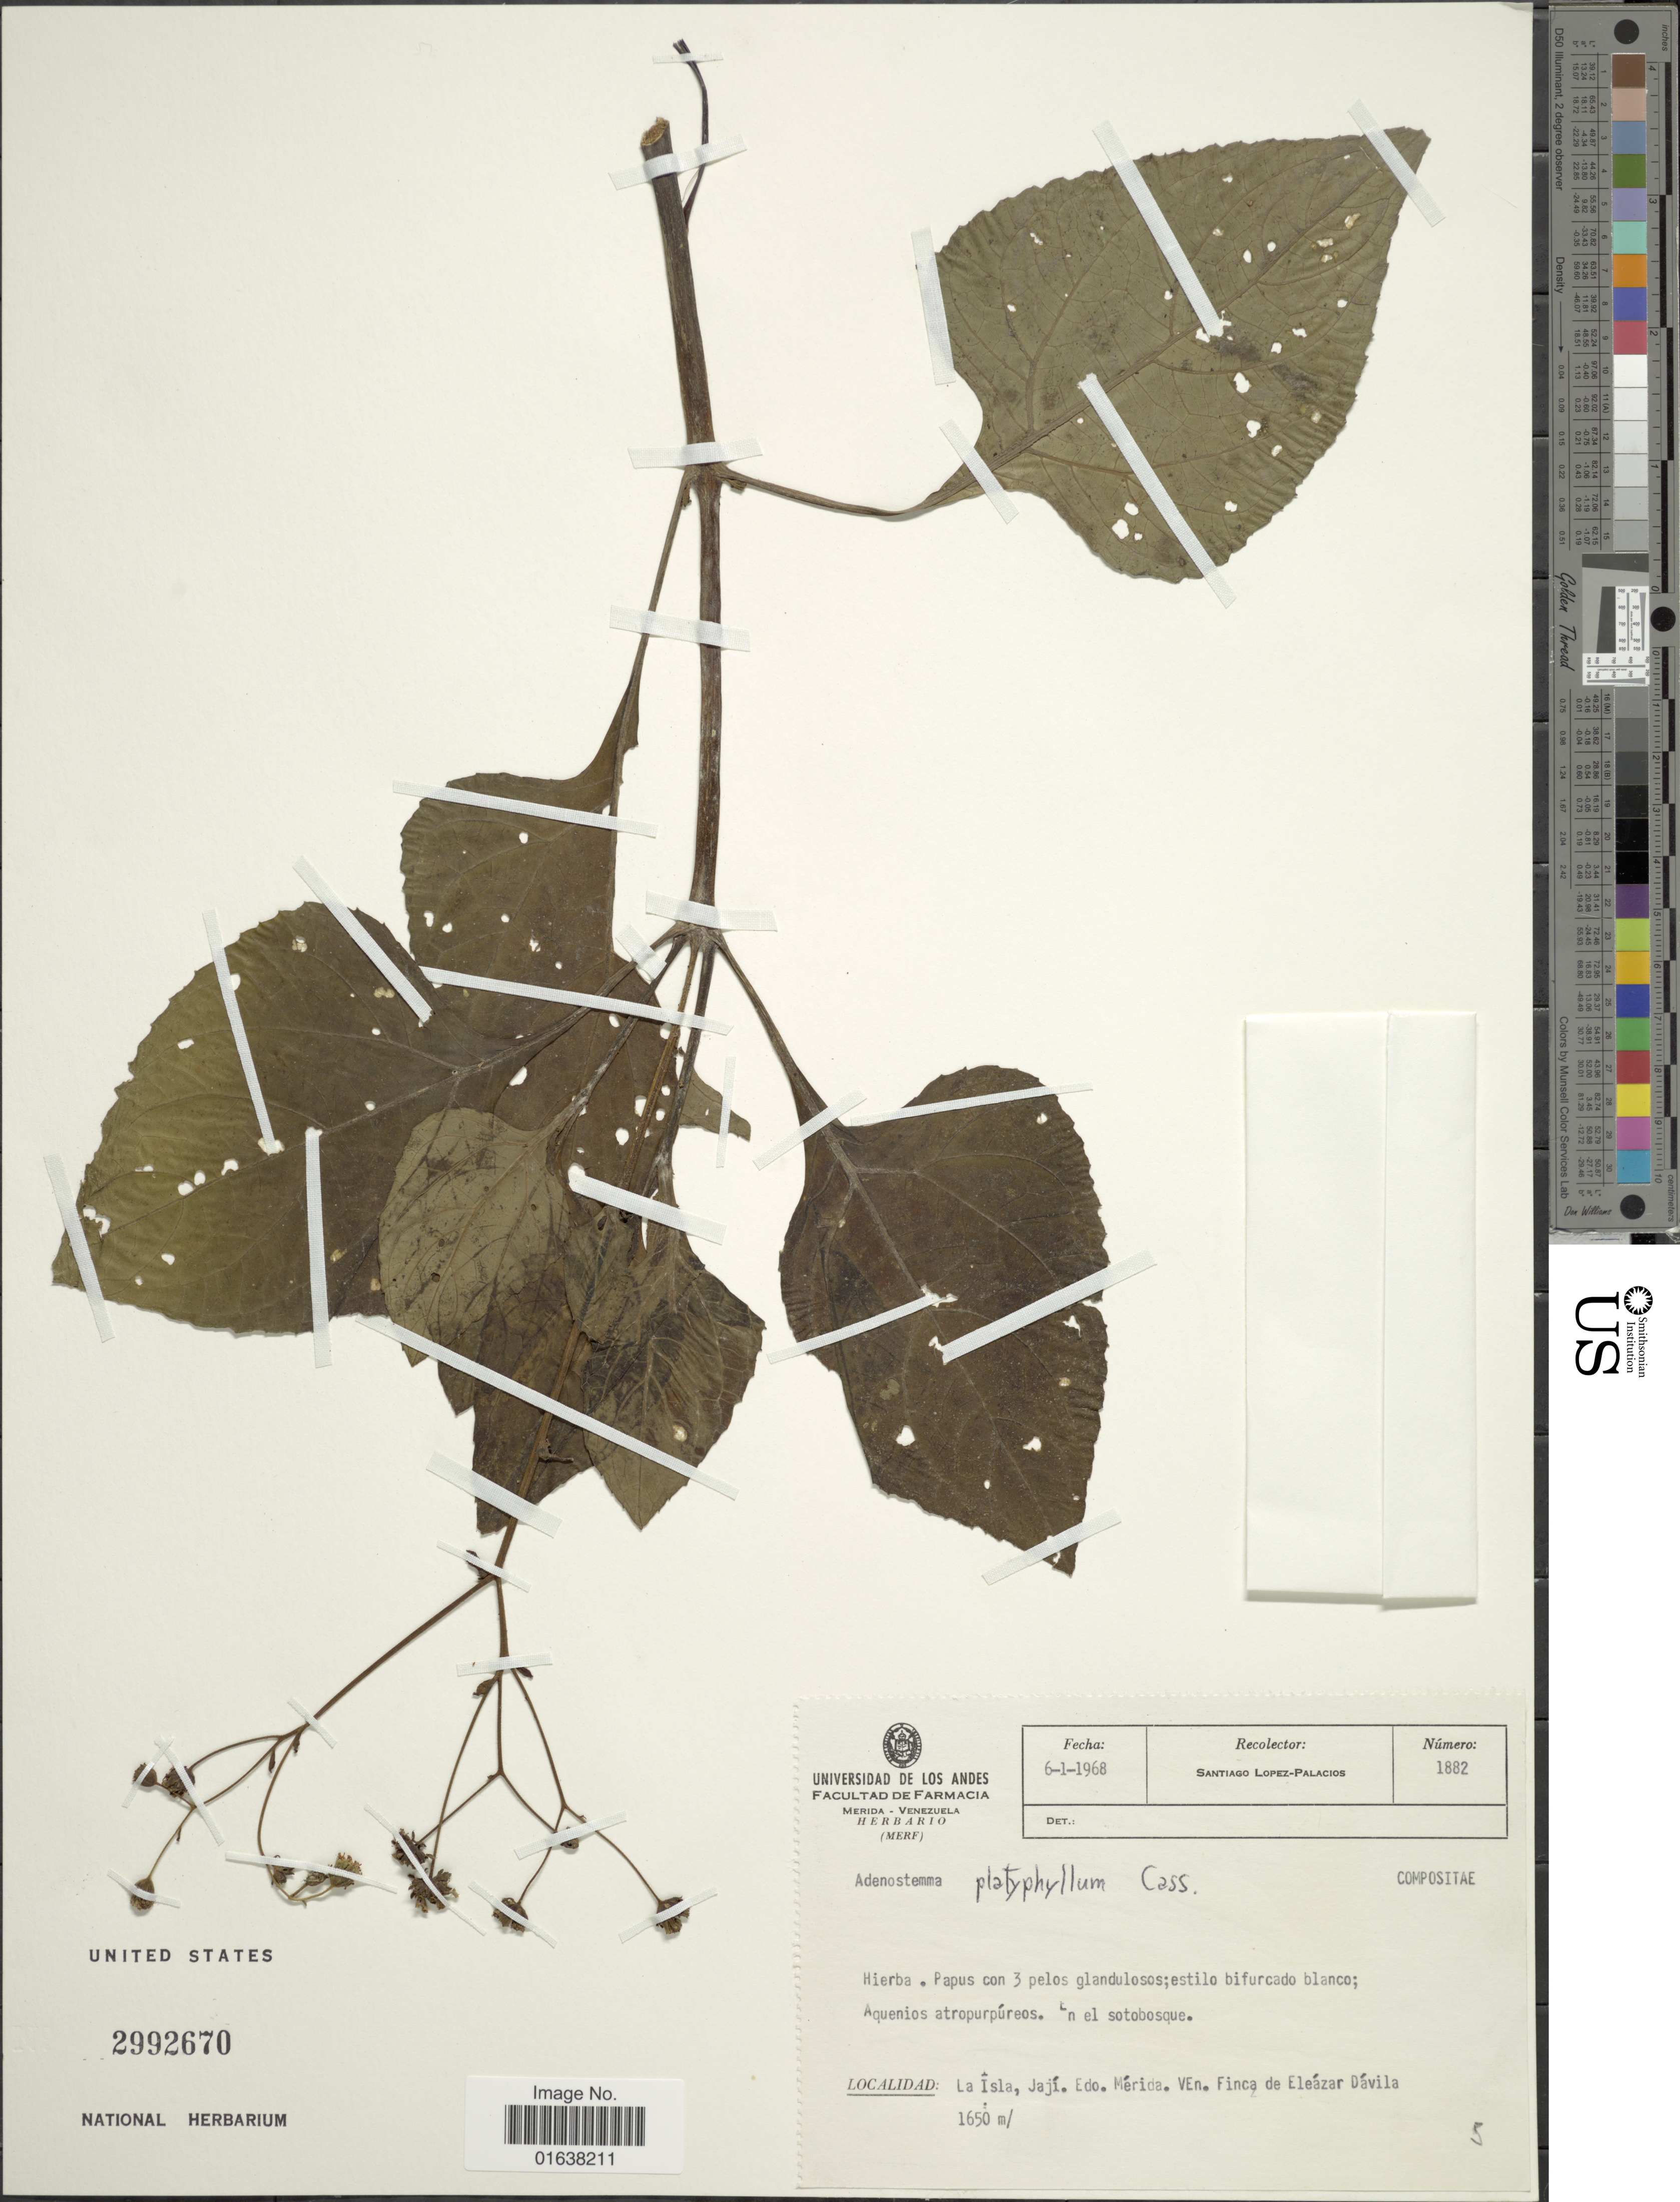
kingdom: Plantae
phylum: Tracheophyta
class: Magnoliopsida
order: Asterales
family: Asteraceae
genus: Adenostemma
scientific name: Adenostemma platyphyllum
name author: Cass.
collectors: S. López-Palacios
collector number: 1882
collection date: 1968-01-06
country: Venezuela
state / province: Mérida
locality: La Isla, Jaji. Edo. Merida. Ven Finca de Eleazar Davila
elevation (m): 1650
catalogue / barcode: US 2992670